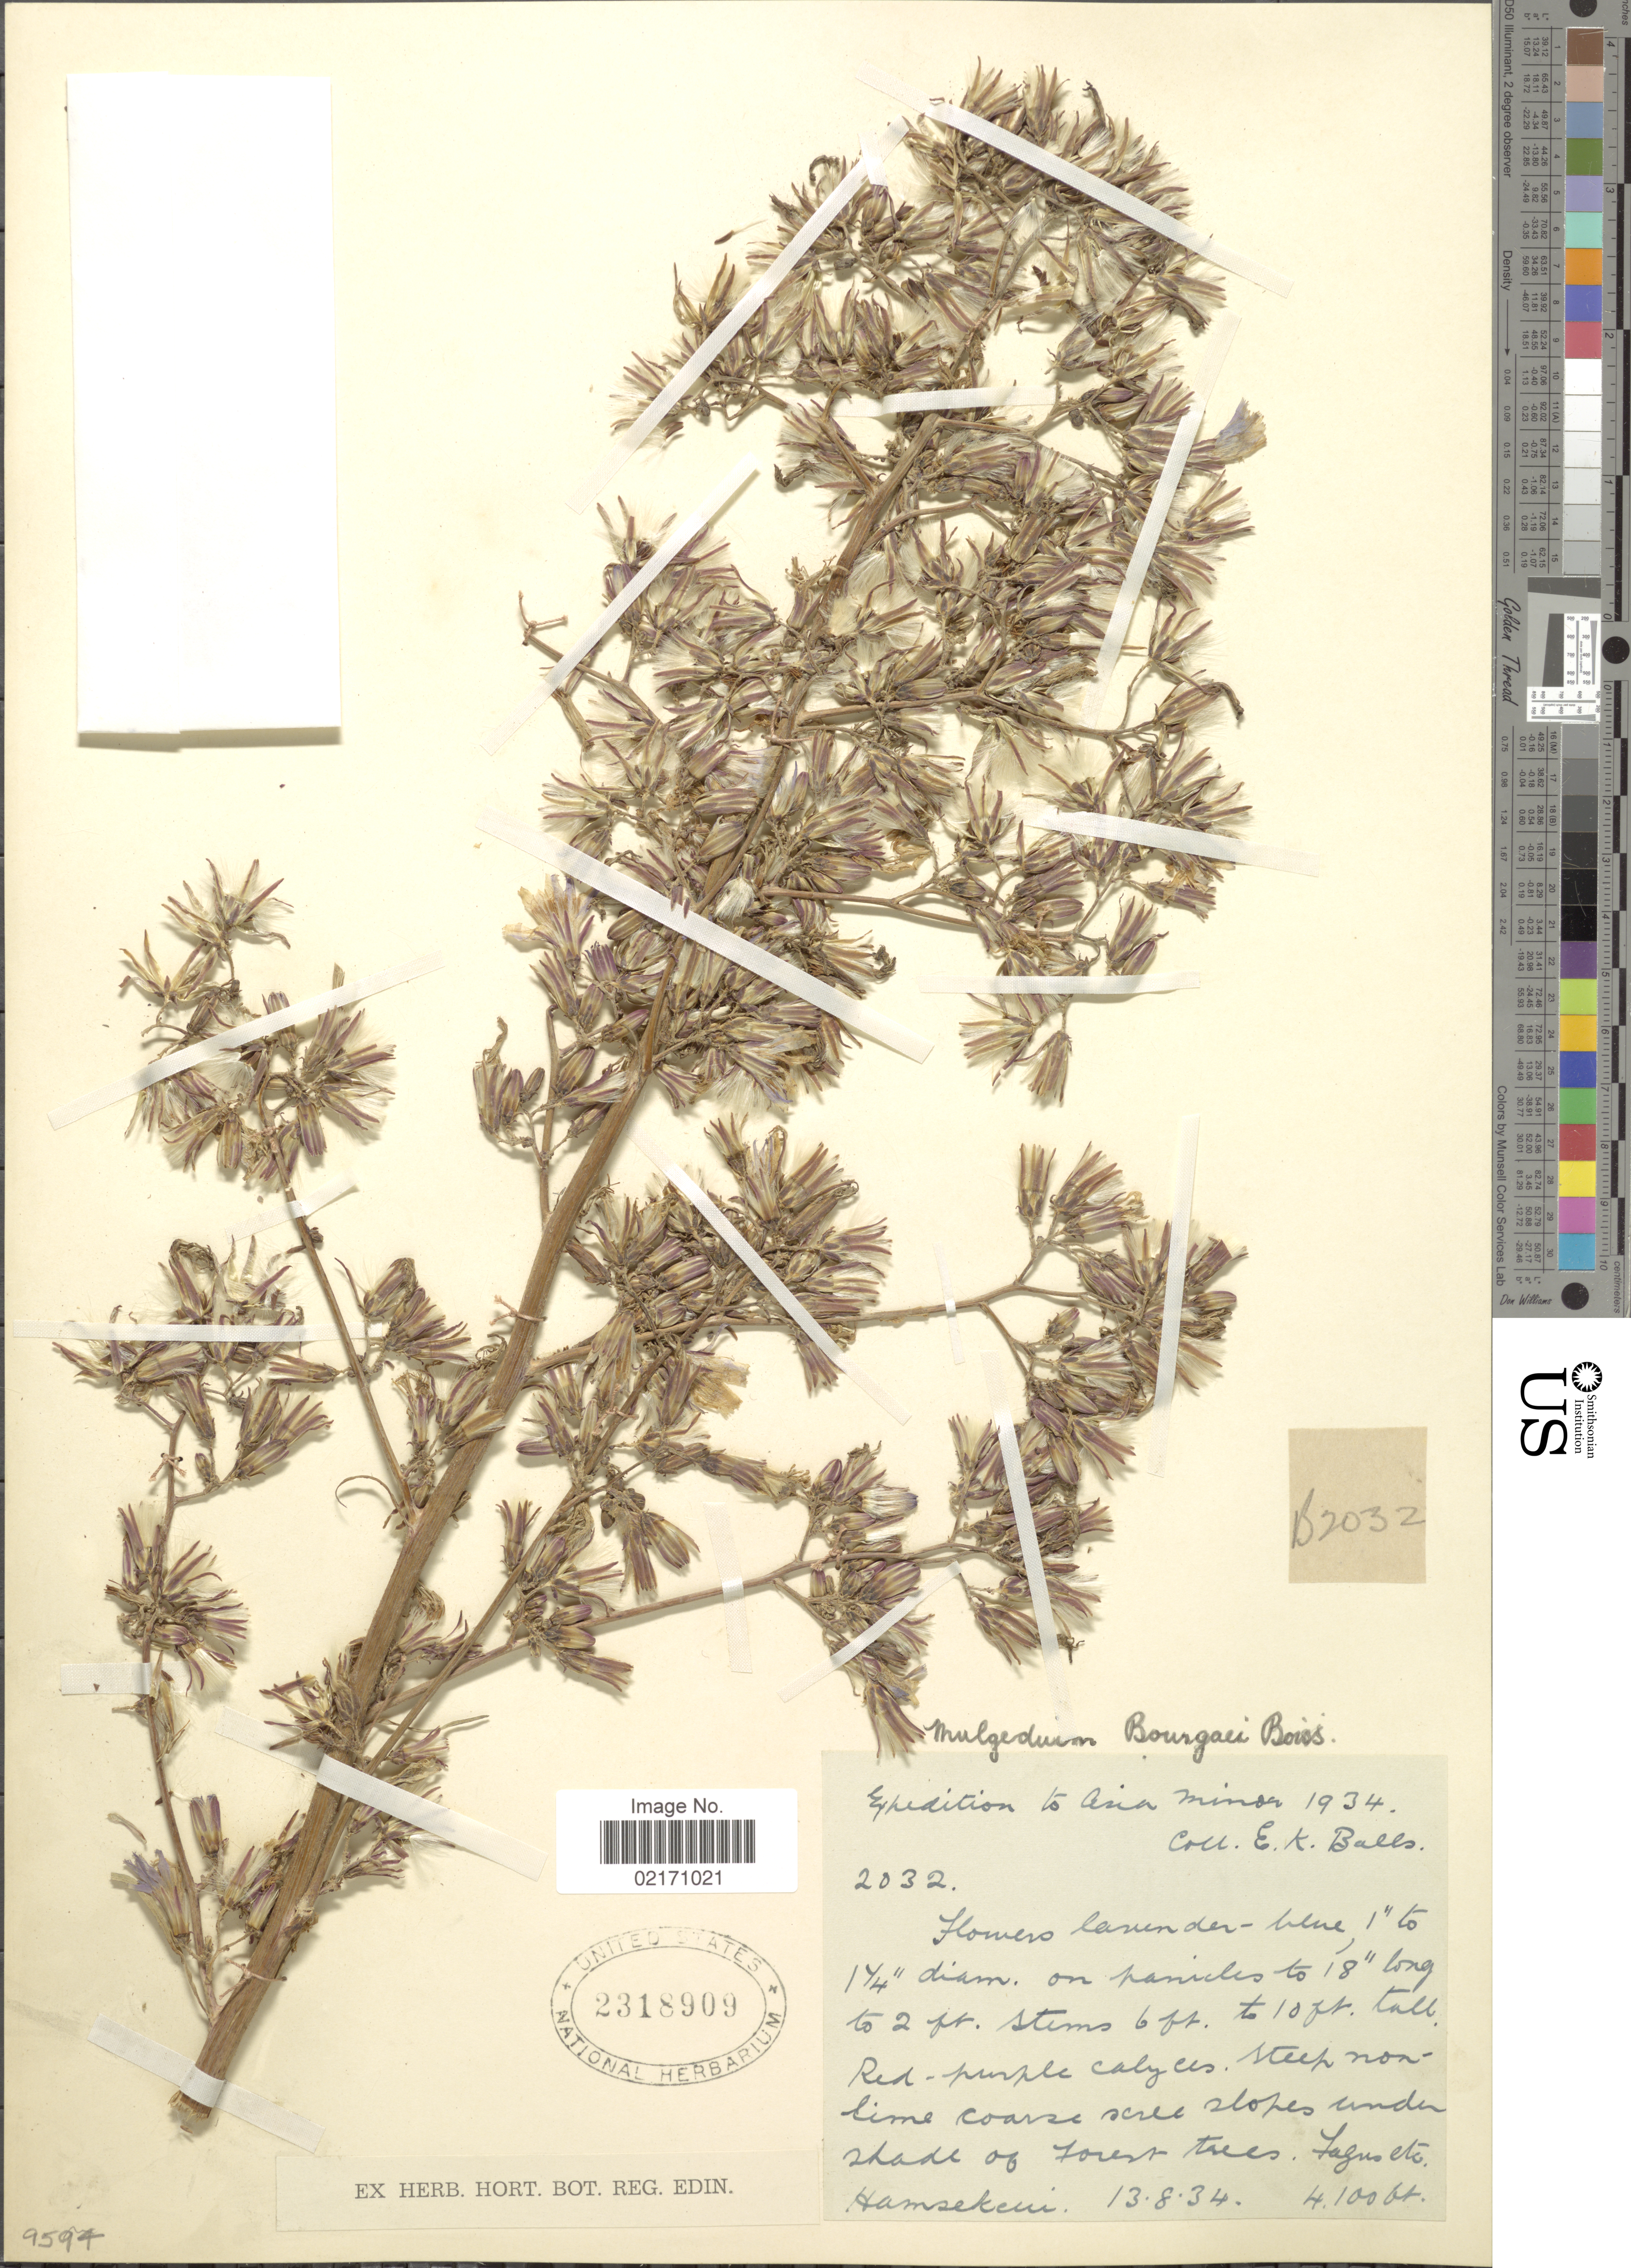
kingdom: Plantae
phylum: Tracheophyta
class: Magnoliopsida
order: Asterales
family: Asteraceae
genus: Lactuca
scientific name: Lactuca bourgaei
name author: (Boiss.) Irish & N. Taylor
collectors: E. K. Balls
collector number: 2032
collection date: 1934-08-13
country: Turkey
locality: Asia Minor, Hamsekeni [interpreted]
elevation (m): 1250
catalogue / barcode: US 2318909